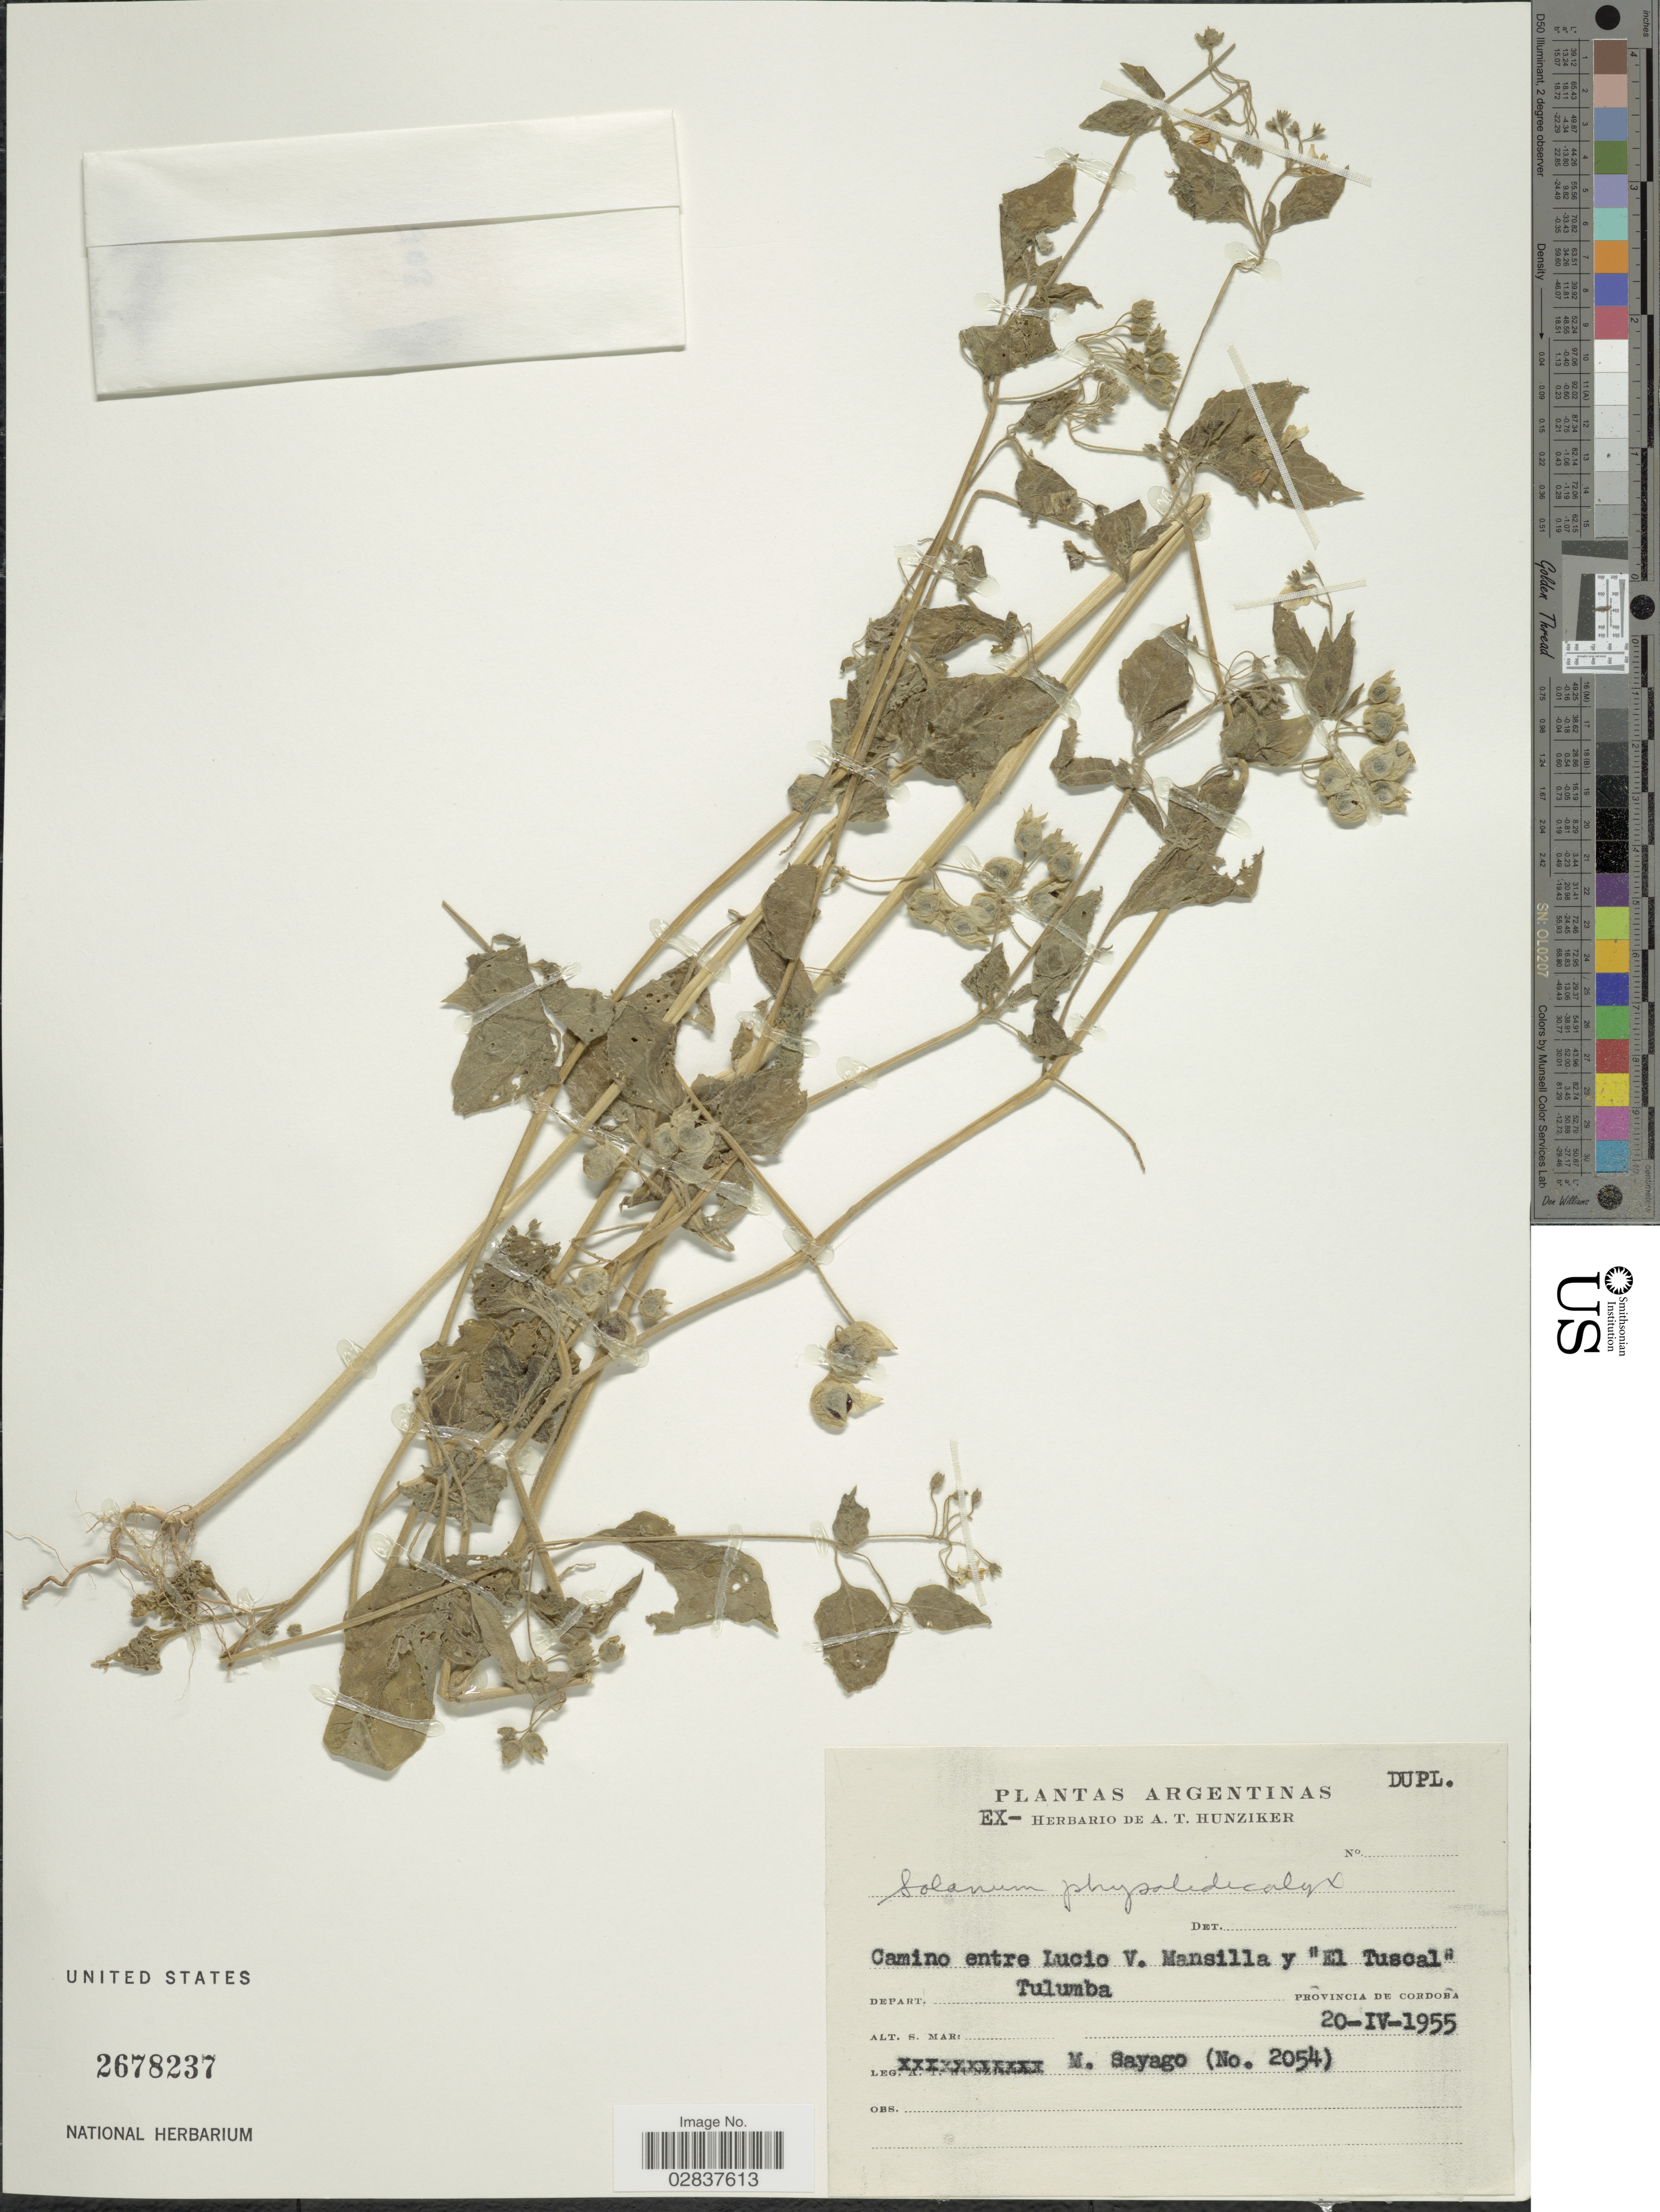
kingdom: Plantae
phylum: Tracheophyta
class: Magnoliopsida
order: Solanales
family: Solanaceae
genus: Solanum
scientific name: Solanum physalifolium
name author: Rusby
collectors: M. Sayago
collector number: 2054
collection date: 1955-04-20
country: Argentina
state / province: Cordoba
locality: Camino entre Lucio V. Mansilla y "El Tuscal". Depart. Tulumba.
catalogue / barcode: US 2678237